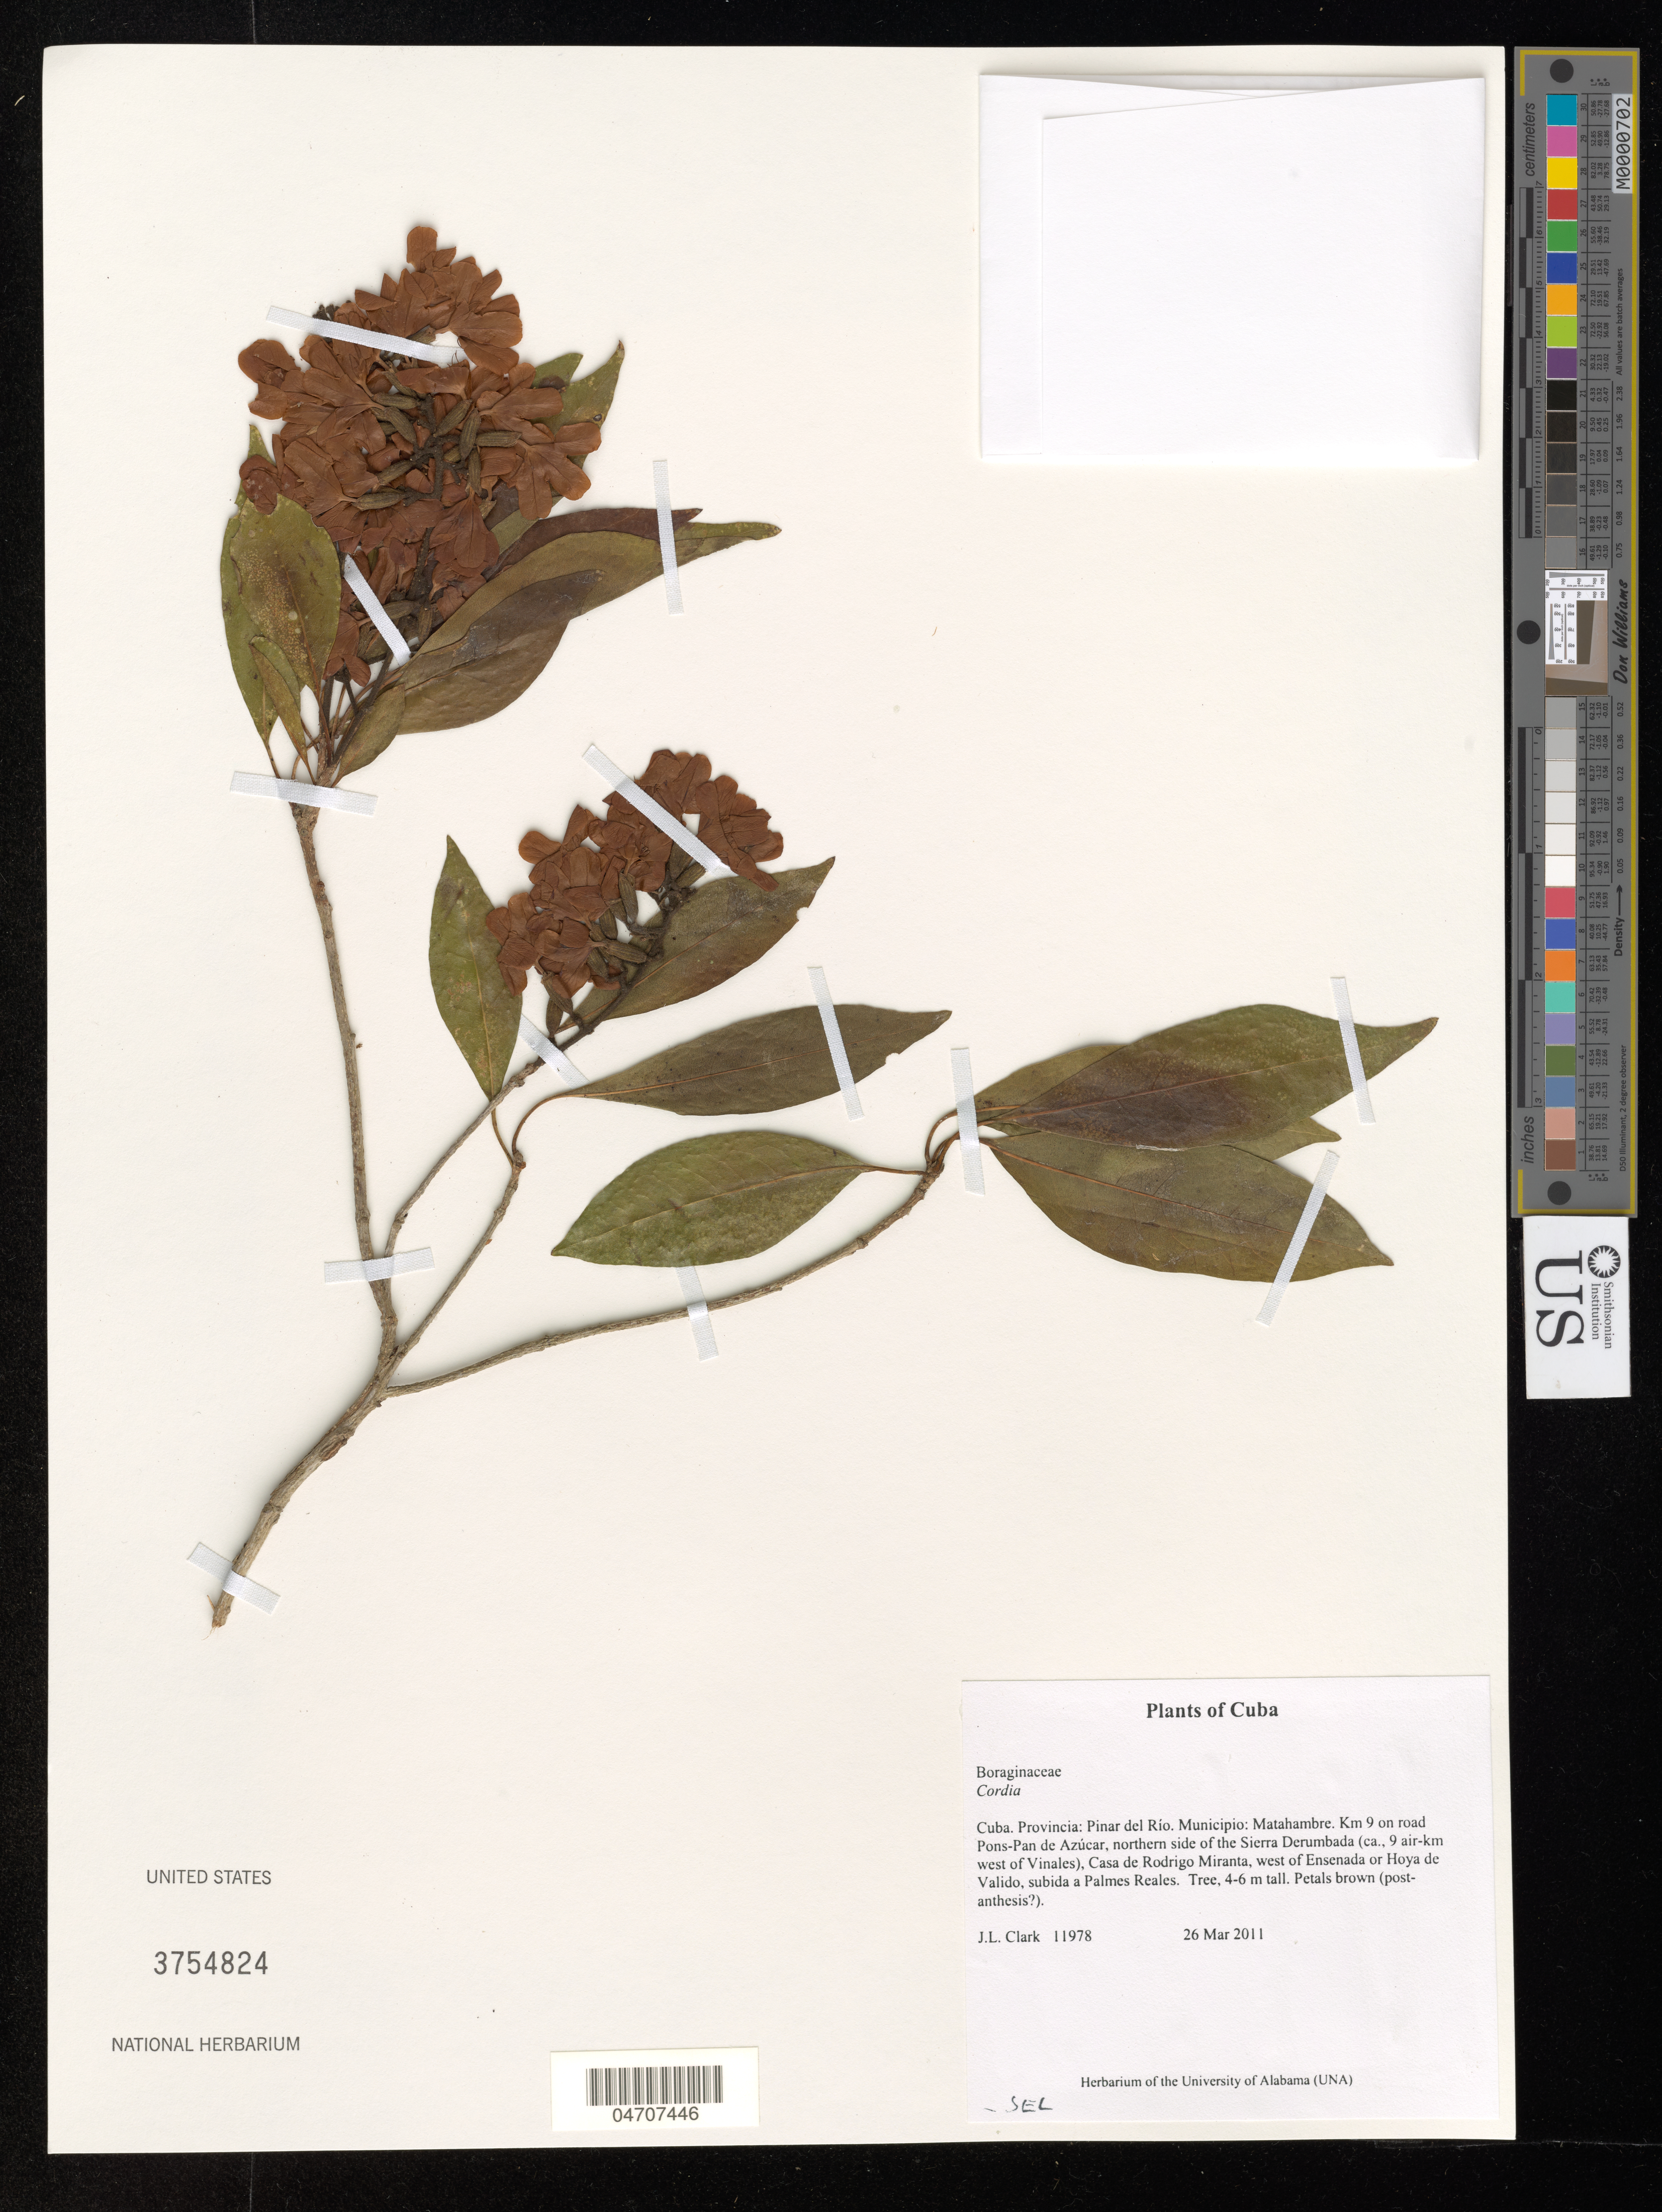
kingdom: Plantae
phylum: Tracheophyta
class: Magnoliopsida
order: Boraginales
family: Cordiaceae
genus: Cordia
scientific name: Cordia sp.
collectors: J. L. Clark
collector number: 11978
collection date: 2011-03-26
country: Cuba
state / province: Pinar del Río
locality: Municipio: Matahambre. Km 9 on road Pons-Pan de Azúcar, northern side of the Sierra Derumbada (ca., 9 air-km west of Vinales), Casa de Rodrigo Miranta, west of Ensenada or Hoya de Valido, subida a Palmes Reales.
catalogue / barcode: US 3754824